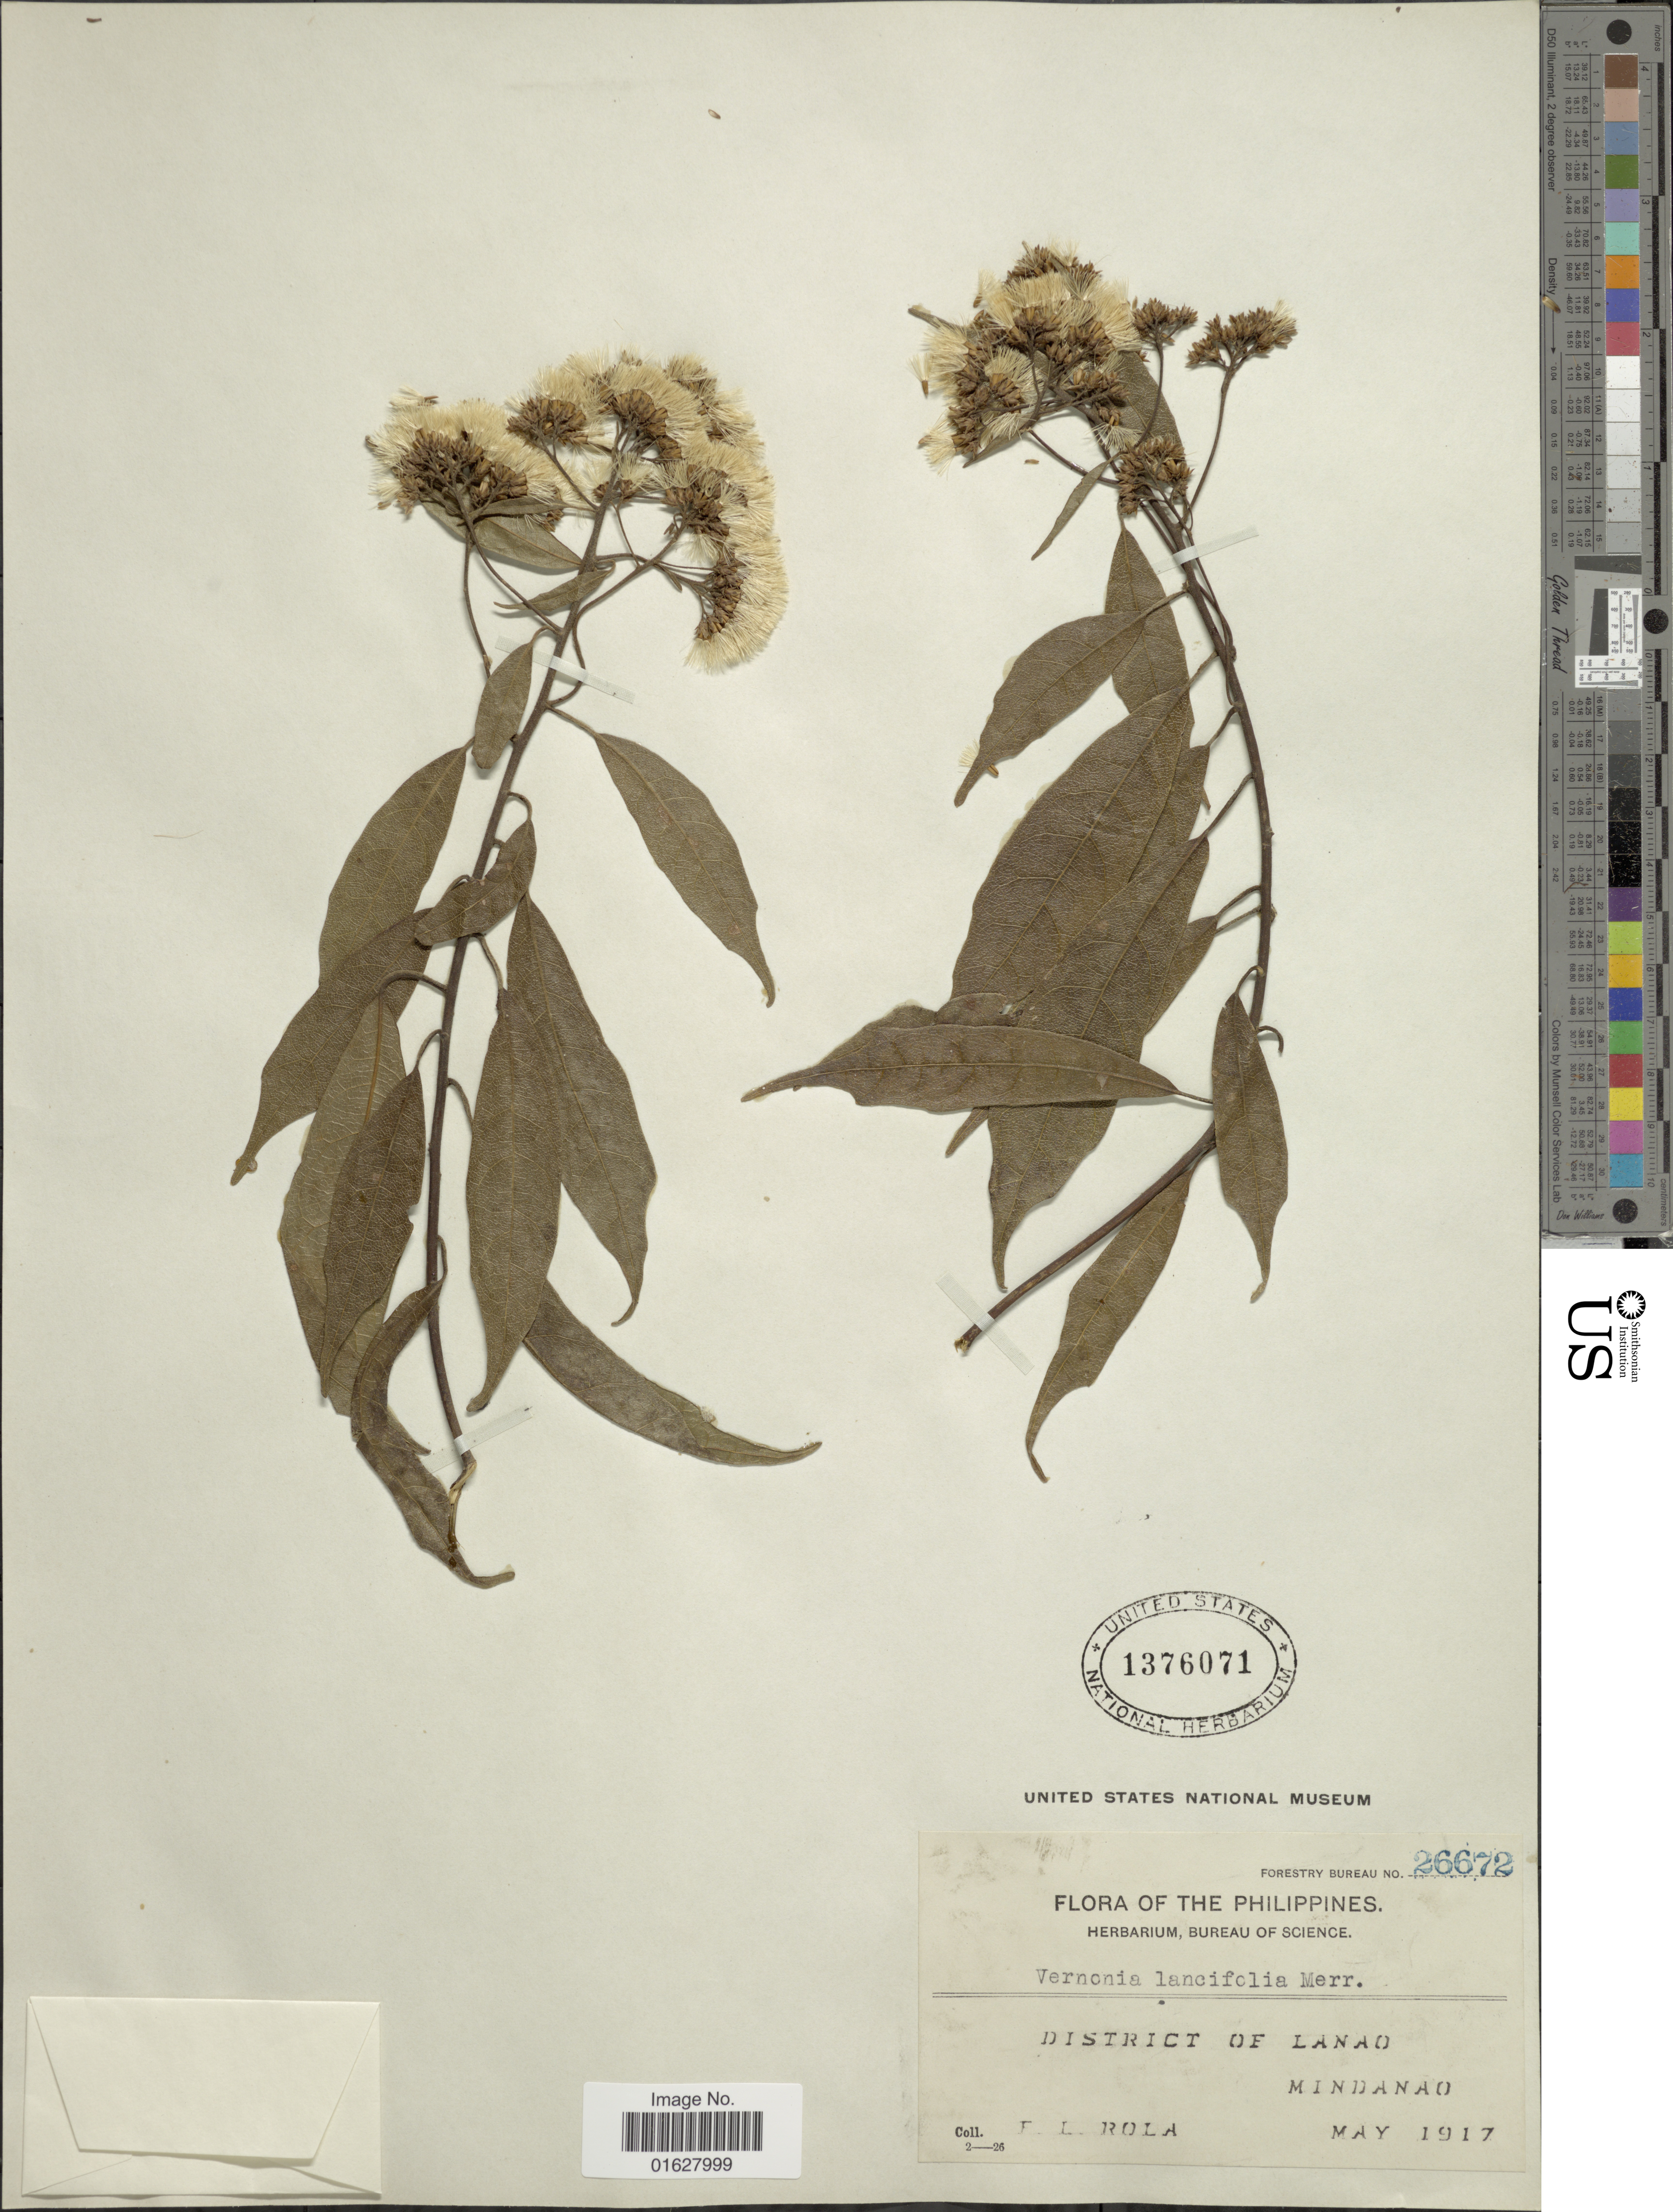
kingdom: Plantae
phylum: Tracheophyta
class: Magnoliopsida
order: Asterales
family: Asteraceae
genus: Vernonia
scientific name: Vernonia lancifolia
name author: Merr.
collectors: F. Rola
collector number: Bureau of Science 26672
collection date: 1917-05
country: Philippines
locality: The Philippines. District of Lanao. Mindanao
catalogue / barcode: US 1376071